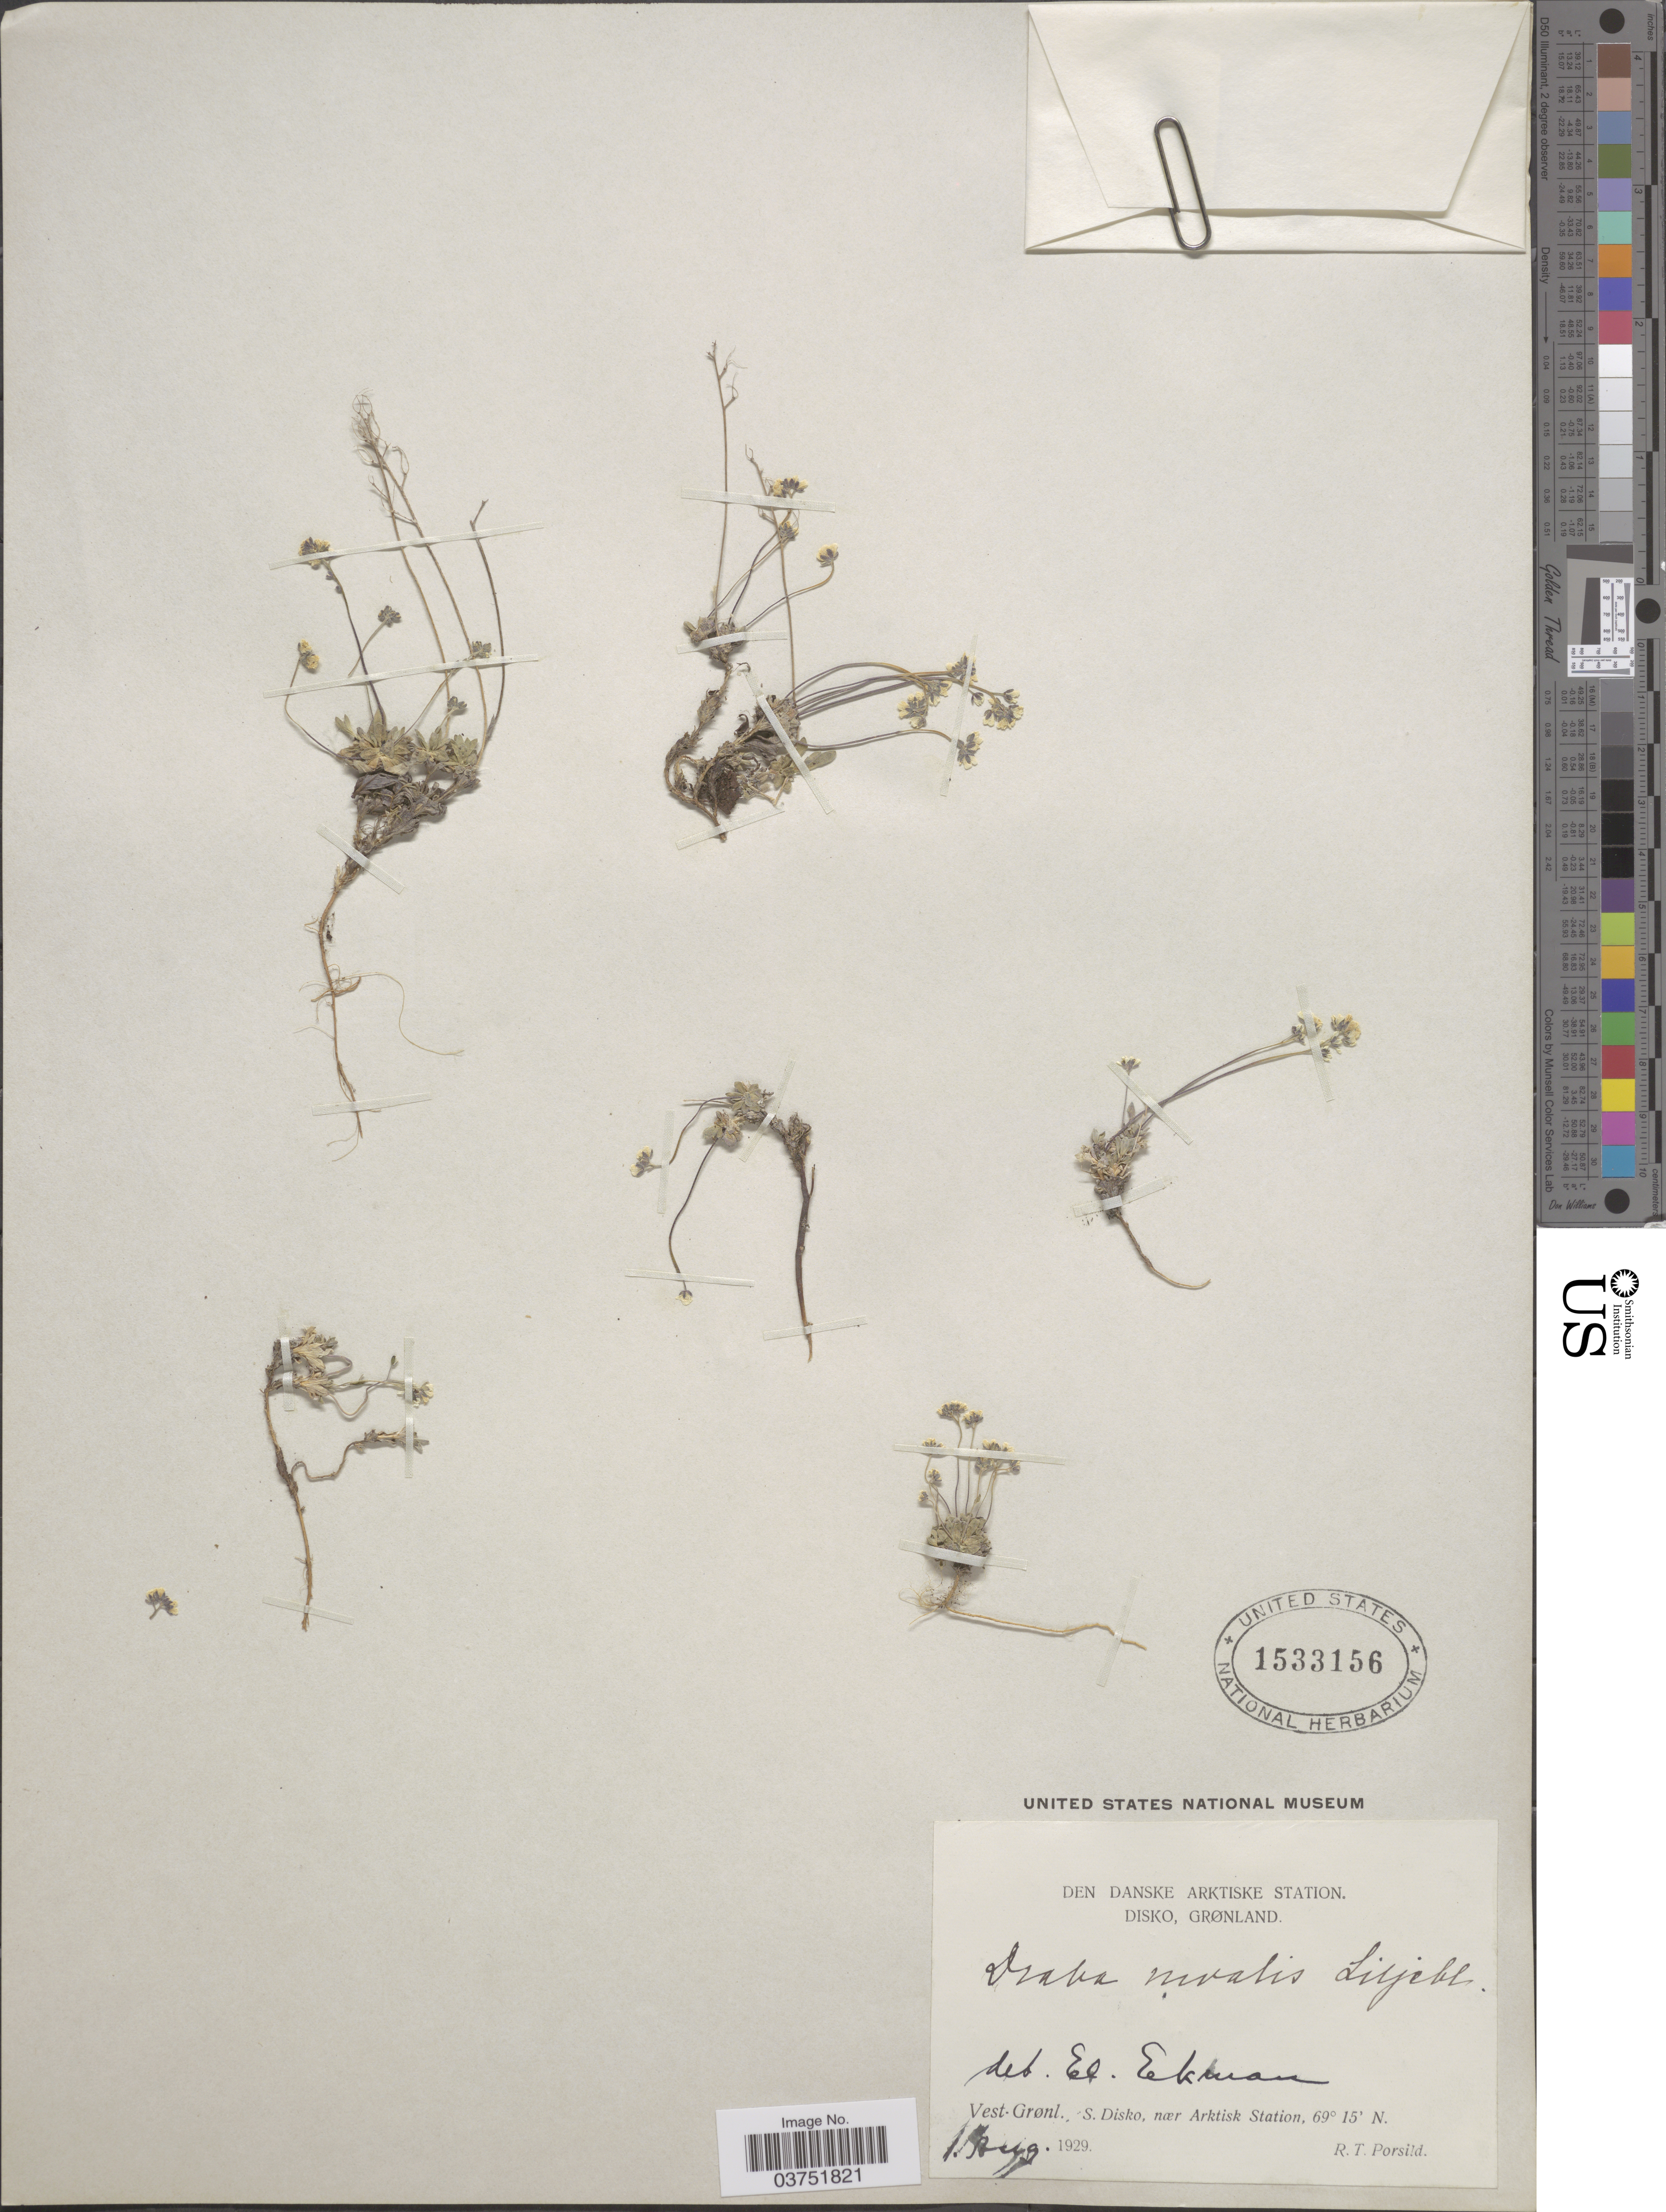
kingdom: Plantae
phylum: Tracheophyta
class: Magnoliopsida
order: Brassicales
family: Brassicaceae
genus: Draba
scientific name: Draba nivalis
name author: Lilj.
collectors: R. Porslid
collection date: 1929-08-01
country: Greenland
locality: Den Danske Arktiske Station, Diskø, Grønland. Vest. Grønl., S. Disko, nær Arktisk Station.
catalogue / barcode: US 1533156